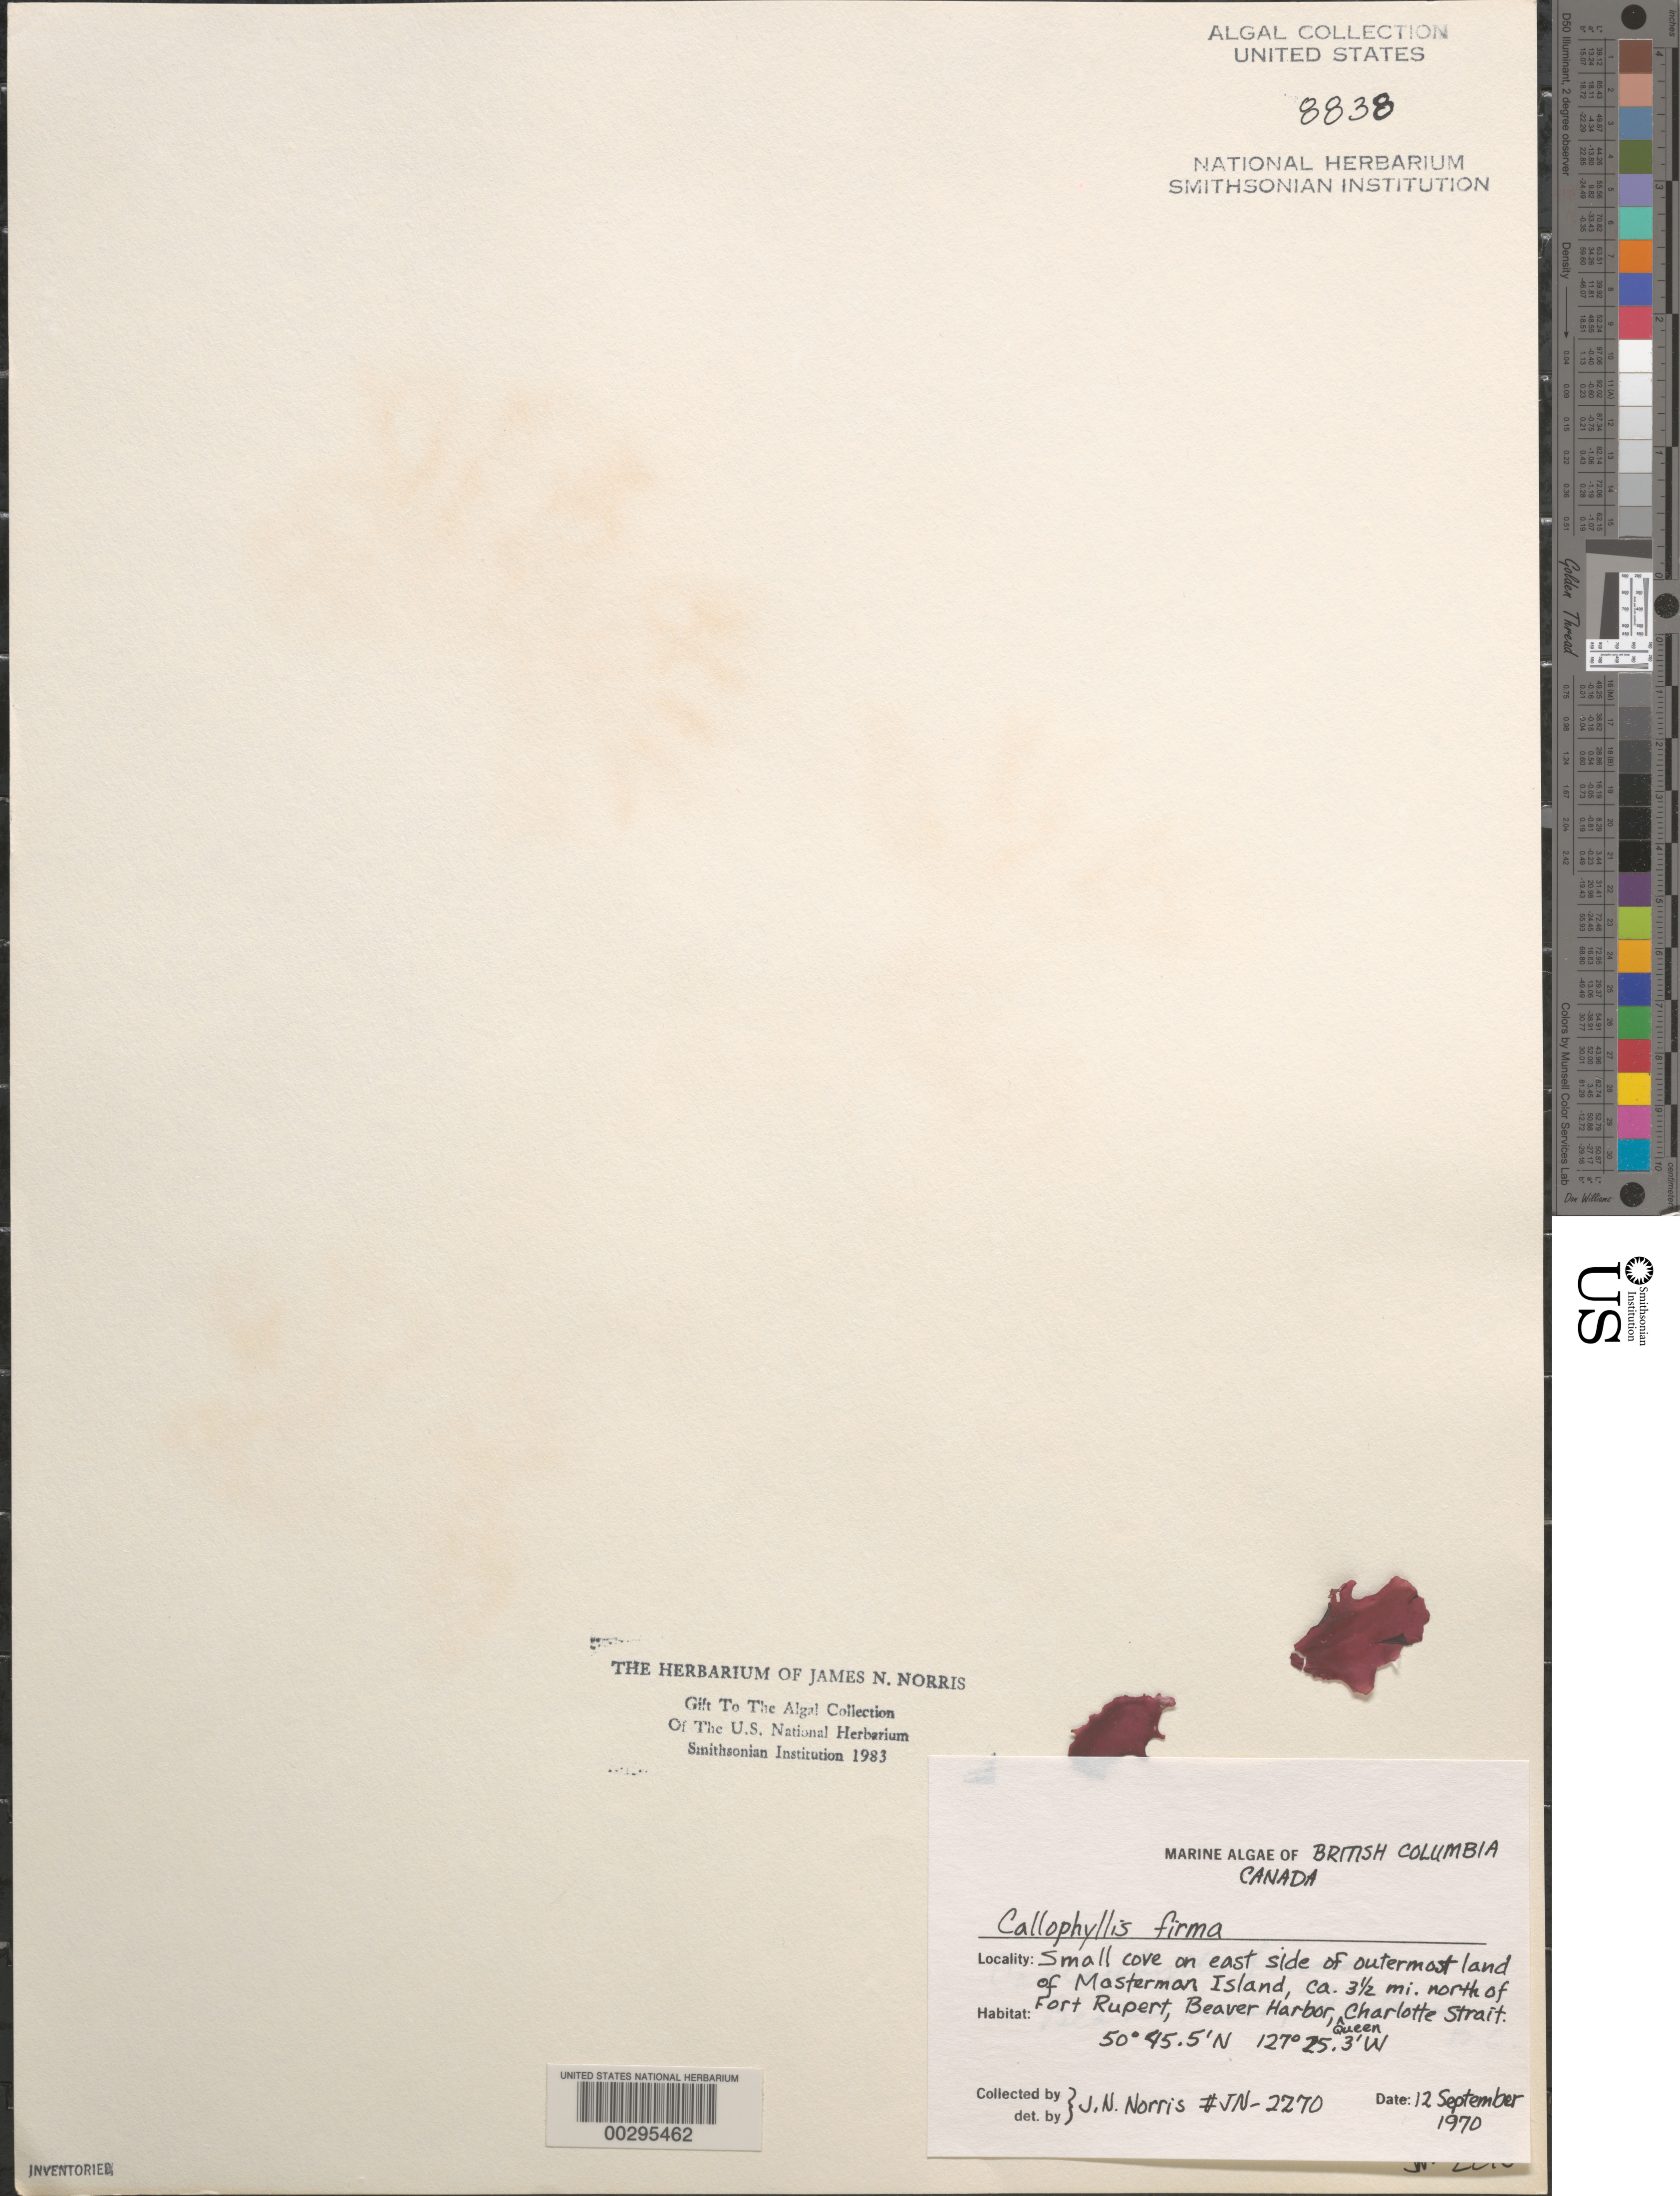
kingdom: Plantae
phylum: Rhodophyta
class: Florideophyceae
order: Gigartinales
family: Kallymeniaceae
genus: Salishia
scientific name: Salishia firma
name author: (Kylin) Clarkston & G.W. Saunders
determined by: Algae name updating Project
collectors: J. N. Norris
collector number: JN-2270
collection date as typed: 12 Sep 1970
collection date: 1970-09-12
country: Canada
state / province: British Columbia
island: Masterman Island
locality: Beaver Harbor, Queen Charlotte Strait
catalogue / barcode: US 8838